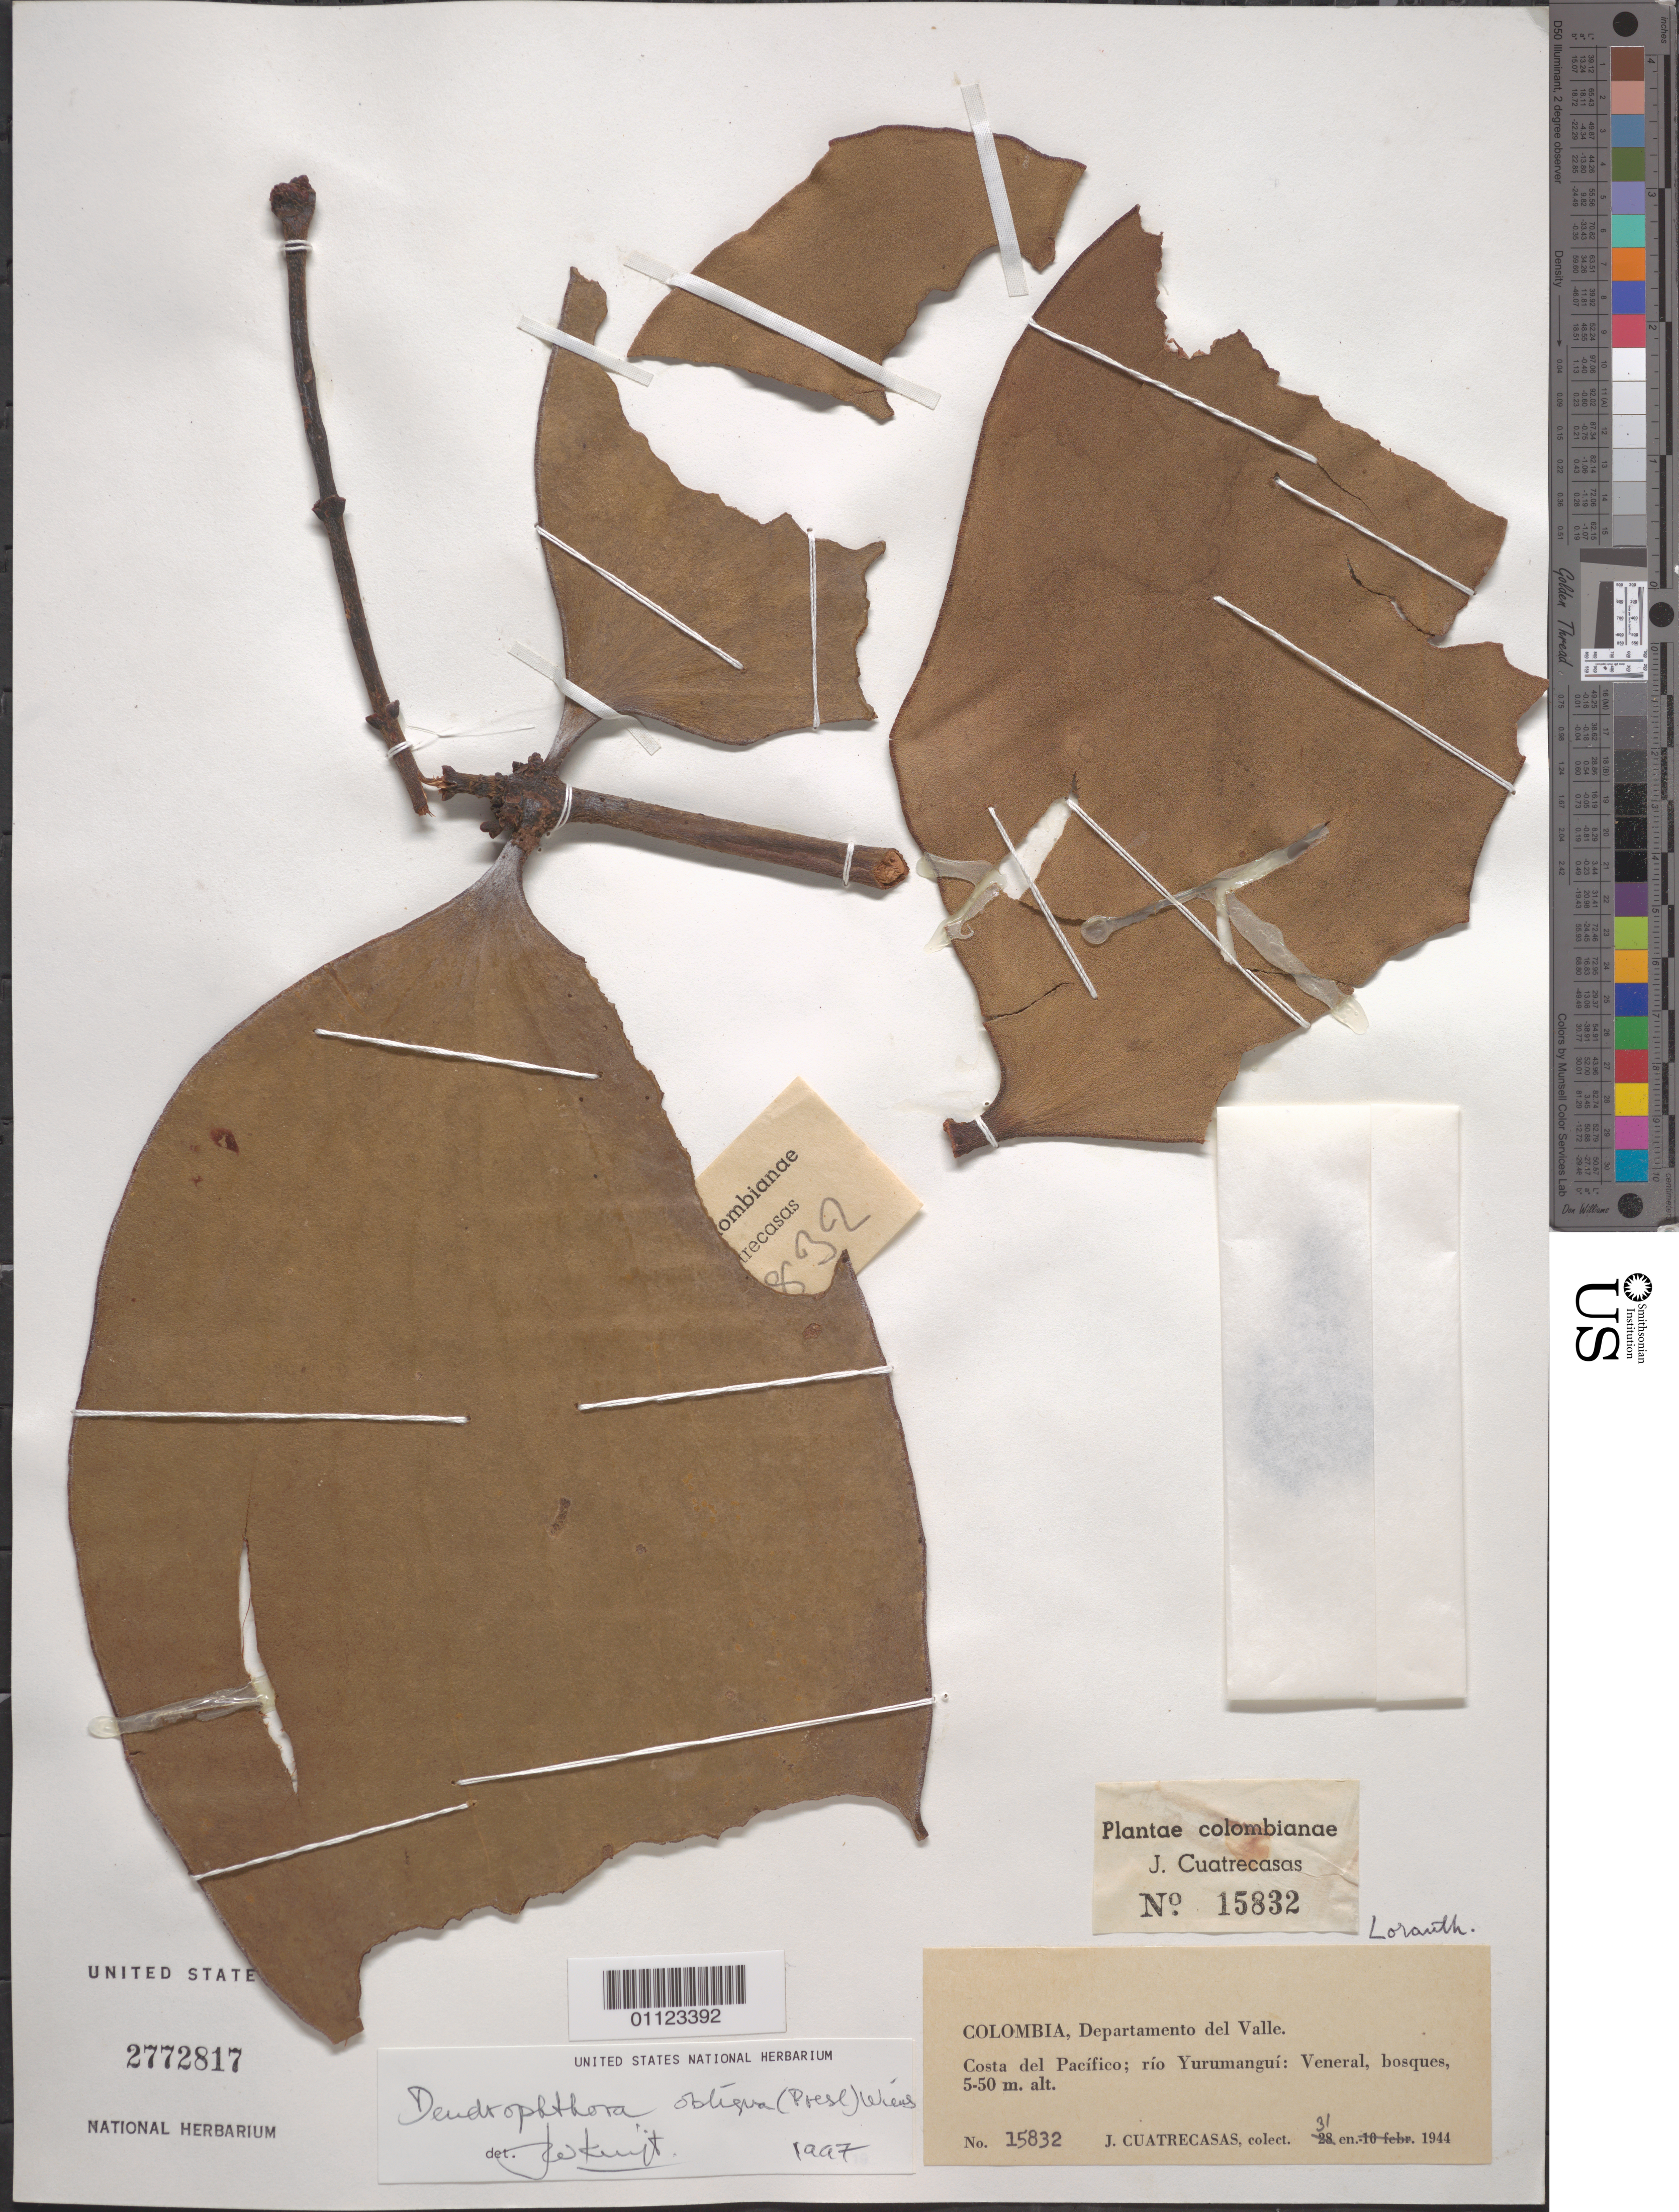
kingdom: Plantae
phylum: Tracheophyta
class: Magnoliopsida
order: Santalales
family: Viscaceae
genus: Dendrophthora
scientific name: Dendrophthora obliqua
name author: (C. Presl) Wiens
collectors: J. Cuatrecasas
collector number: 15832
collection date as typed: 31 Jan 1944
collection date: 1944-01-31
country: Colombia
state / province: Valle del Cauca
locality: Pacific coast, Rio Yurumangui, Veneral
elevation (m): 5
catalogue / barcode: US 2772817